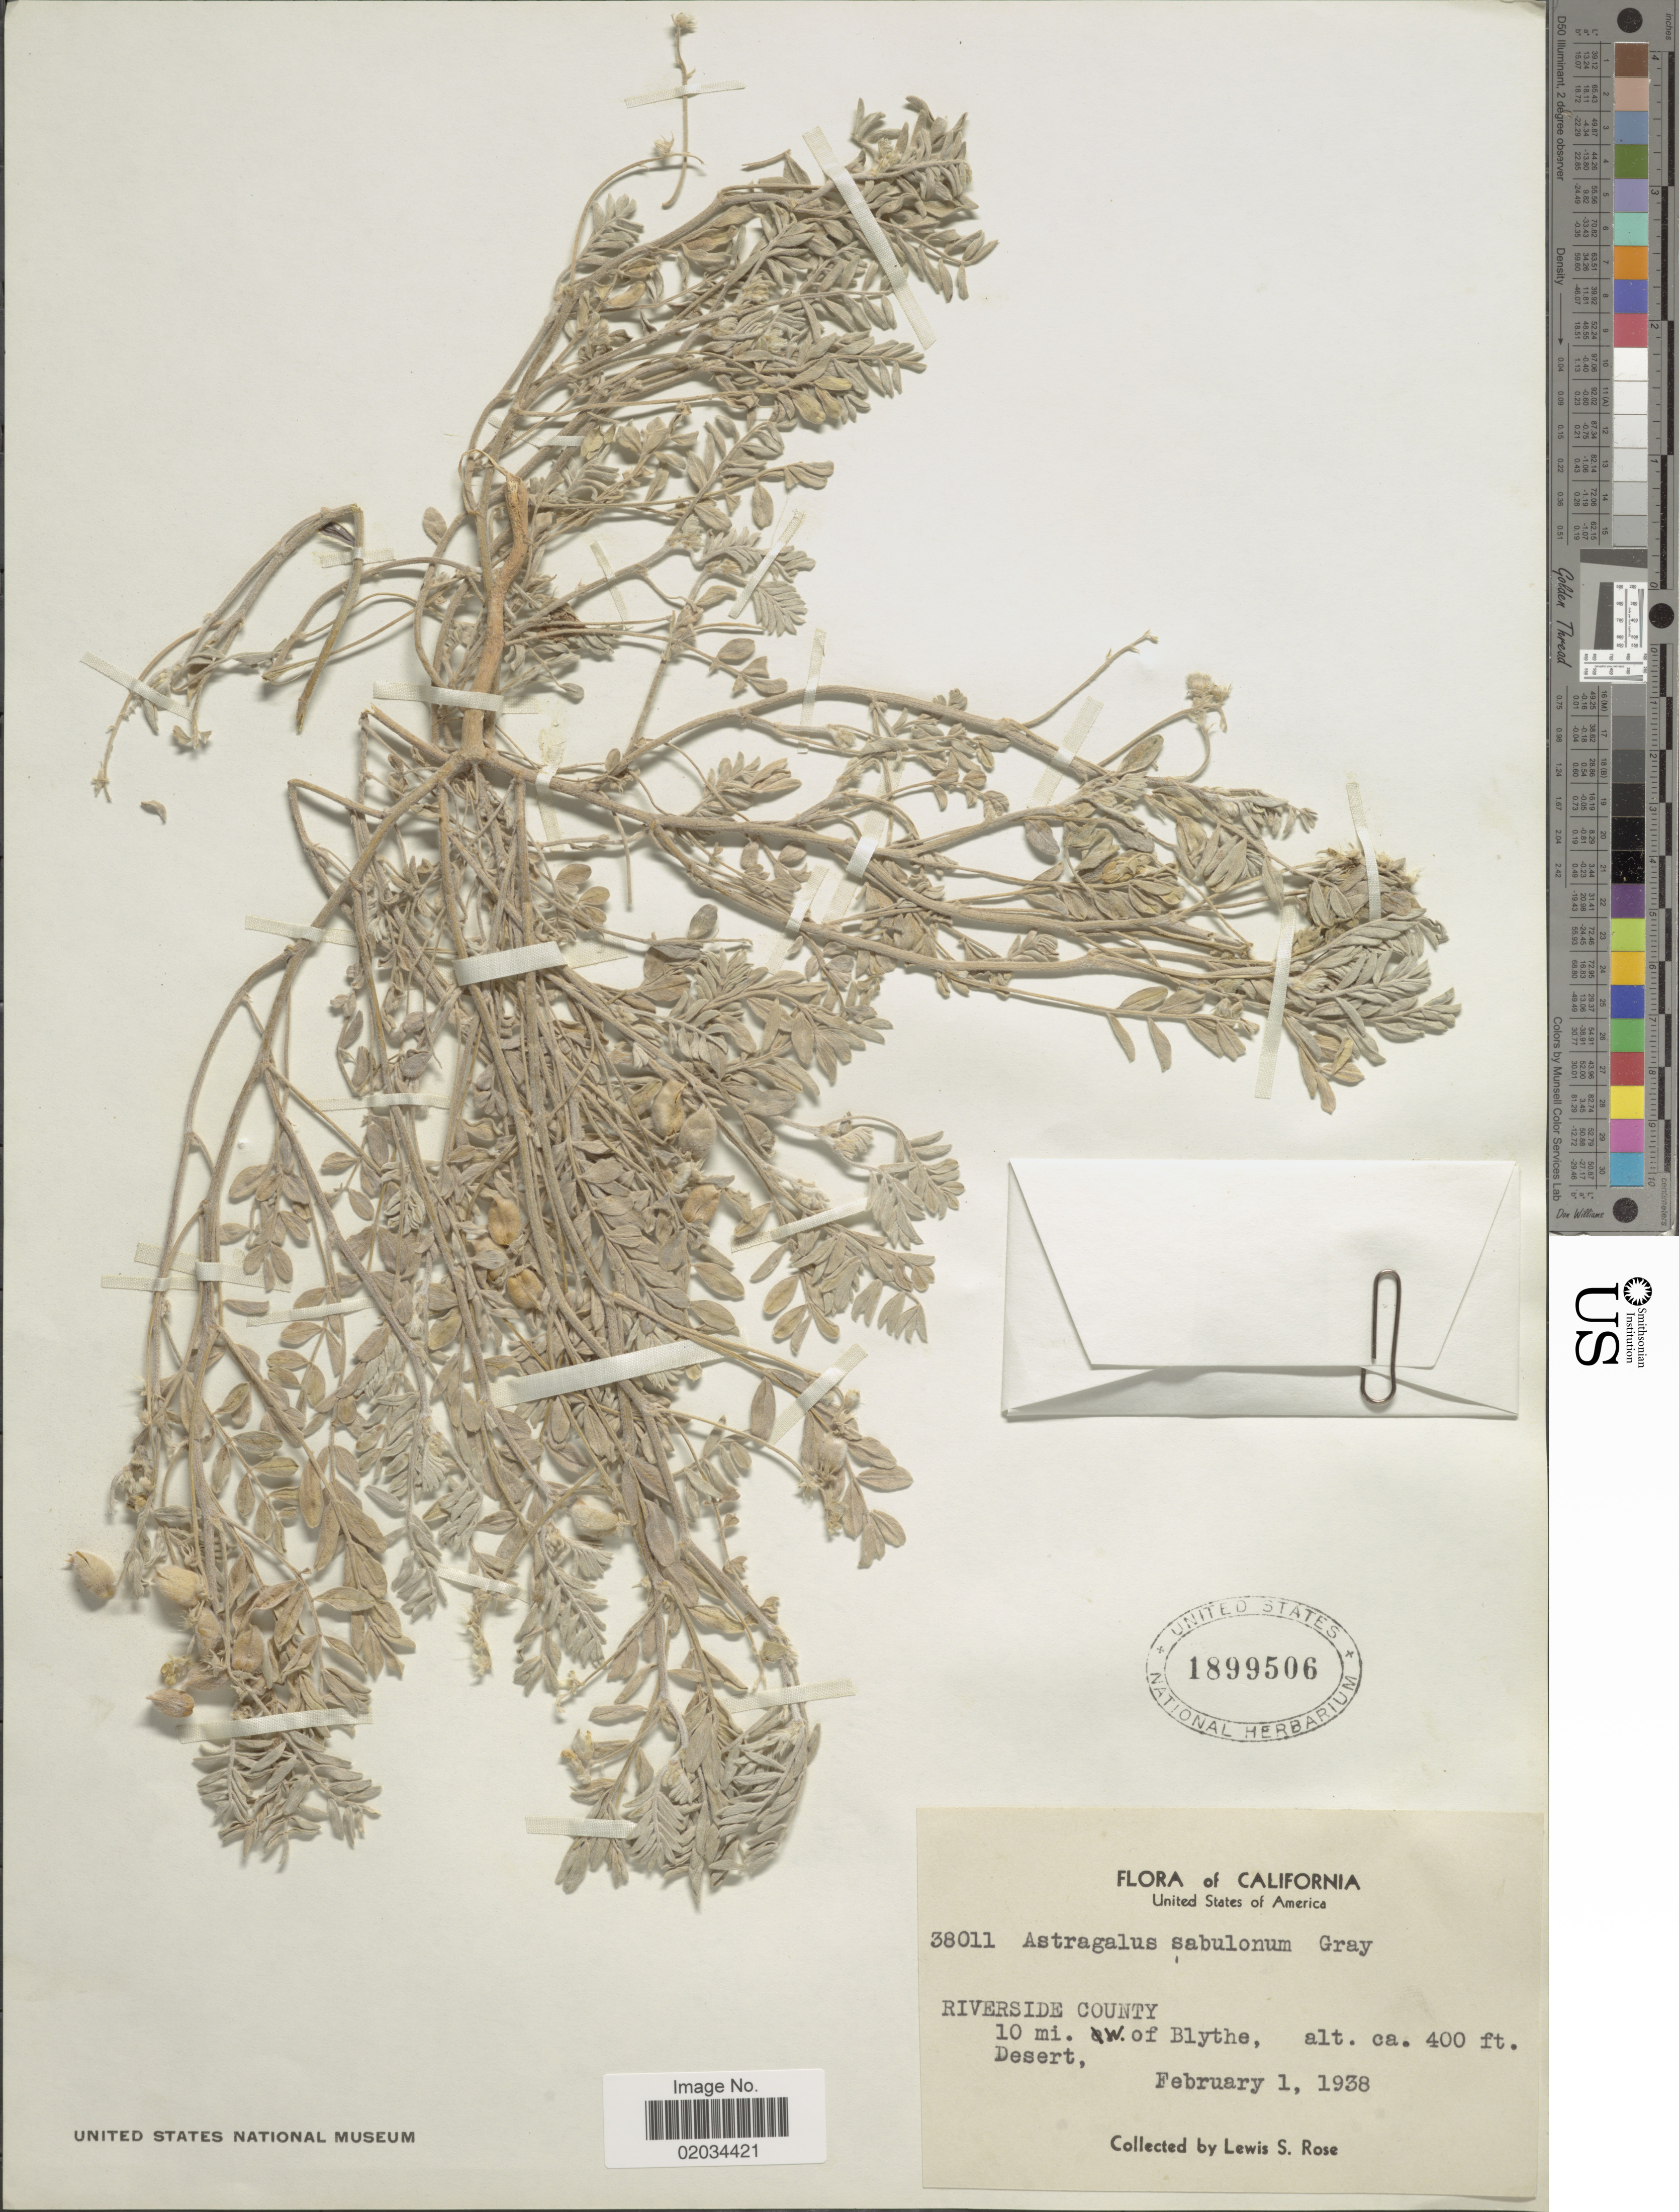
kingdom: Plantae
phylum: Tracheophyta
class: Magnoliopsida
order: Fabales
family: Fabaceae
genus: Astragalus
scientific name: Astragalus sabulonum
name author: A. Gray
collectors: L. S. Rose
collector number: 38011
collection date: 1938-02-01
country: United States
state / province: California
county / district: Riverside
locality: United States of America, Riverside County, 10 mi w of Blythe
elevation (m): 122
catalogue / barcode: US 1899506